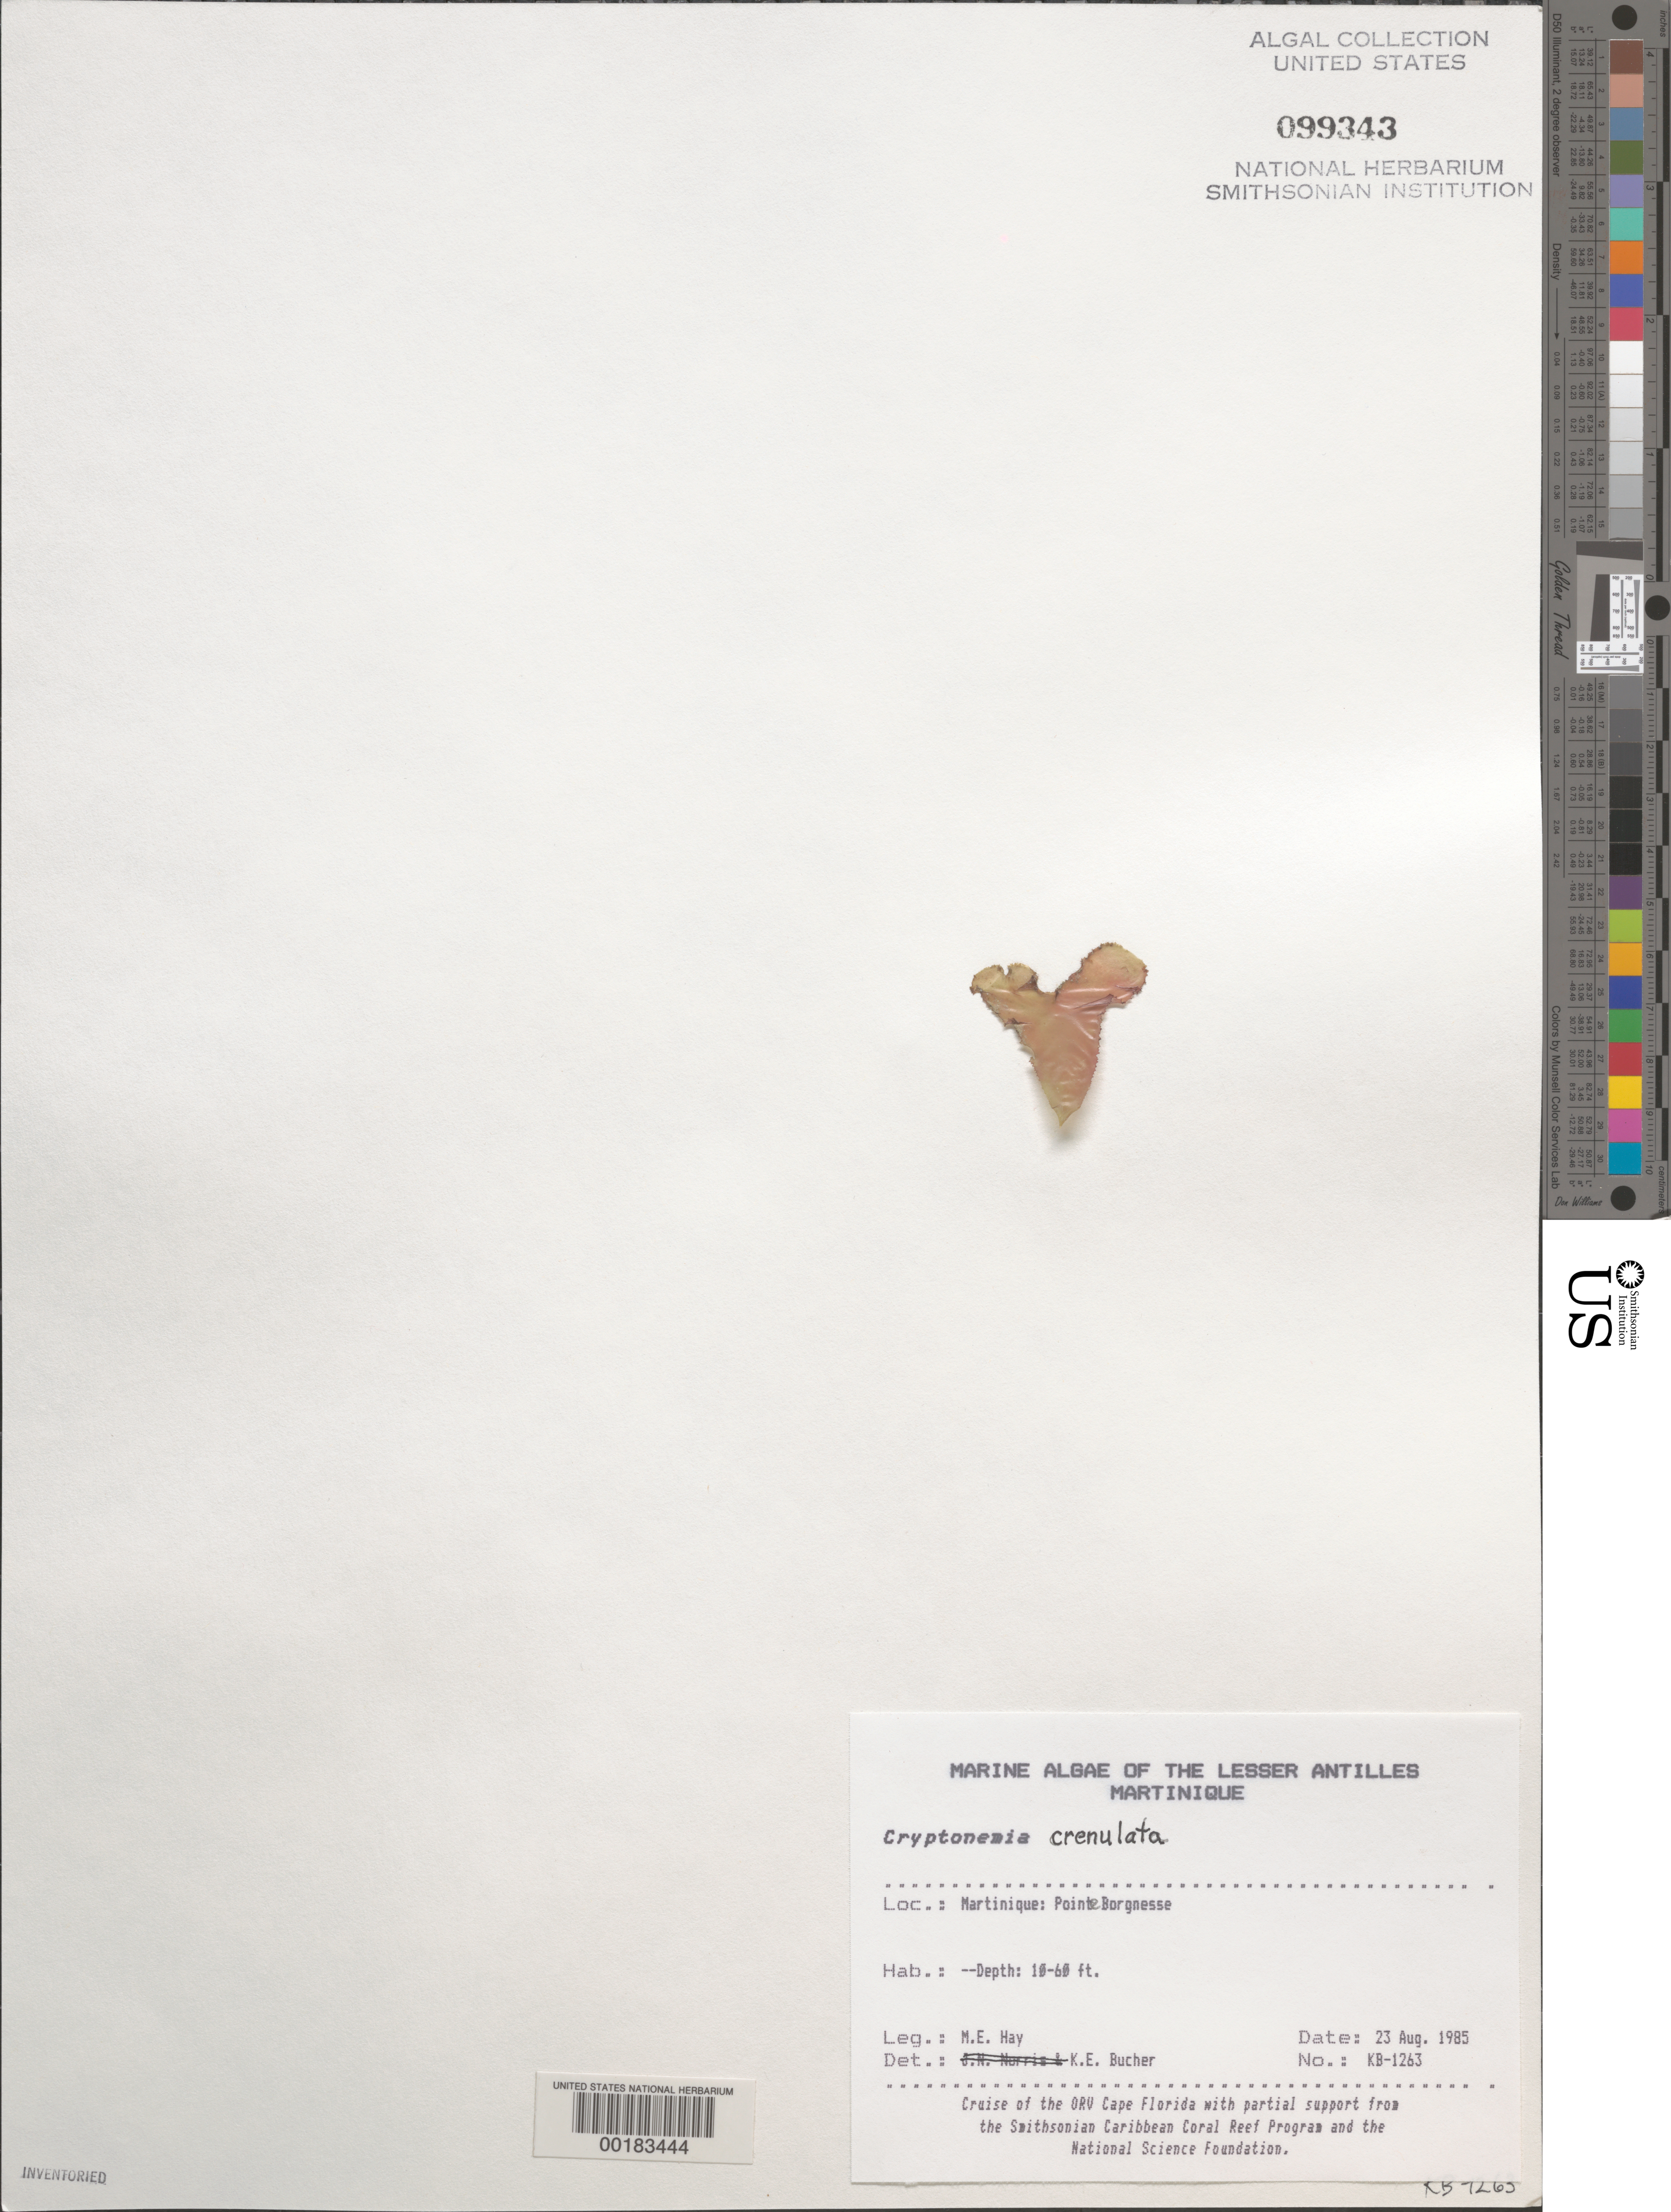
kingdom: Plantae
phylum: Rhodophyta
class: Florideophyceae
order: Halymeniales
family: Halymeniaceae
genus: Cryptonemia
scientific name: Cryptonemia crenulata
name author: (J. Agardh) J. Agardh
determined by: Bucher, Katina E.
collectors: M. E. Hay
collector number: KB-1263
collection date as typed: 23 Aug 1985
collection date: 1985-08-23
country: Martinique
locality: Pointe Borgnesse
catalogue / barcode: US 99343